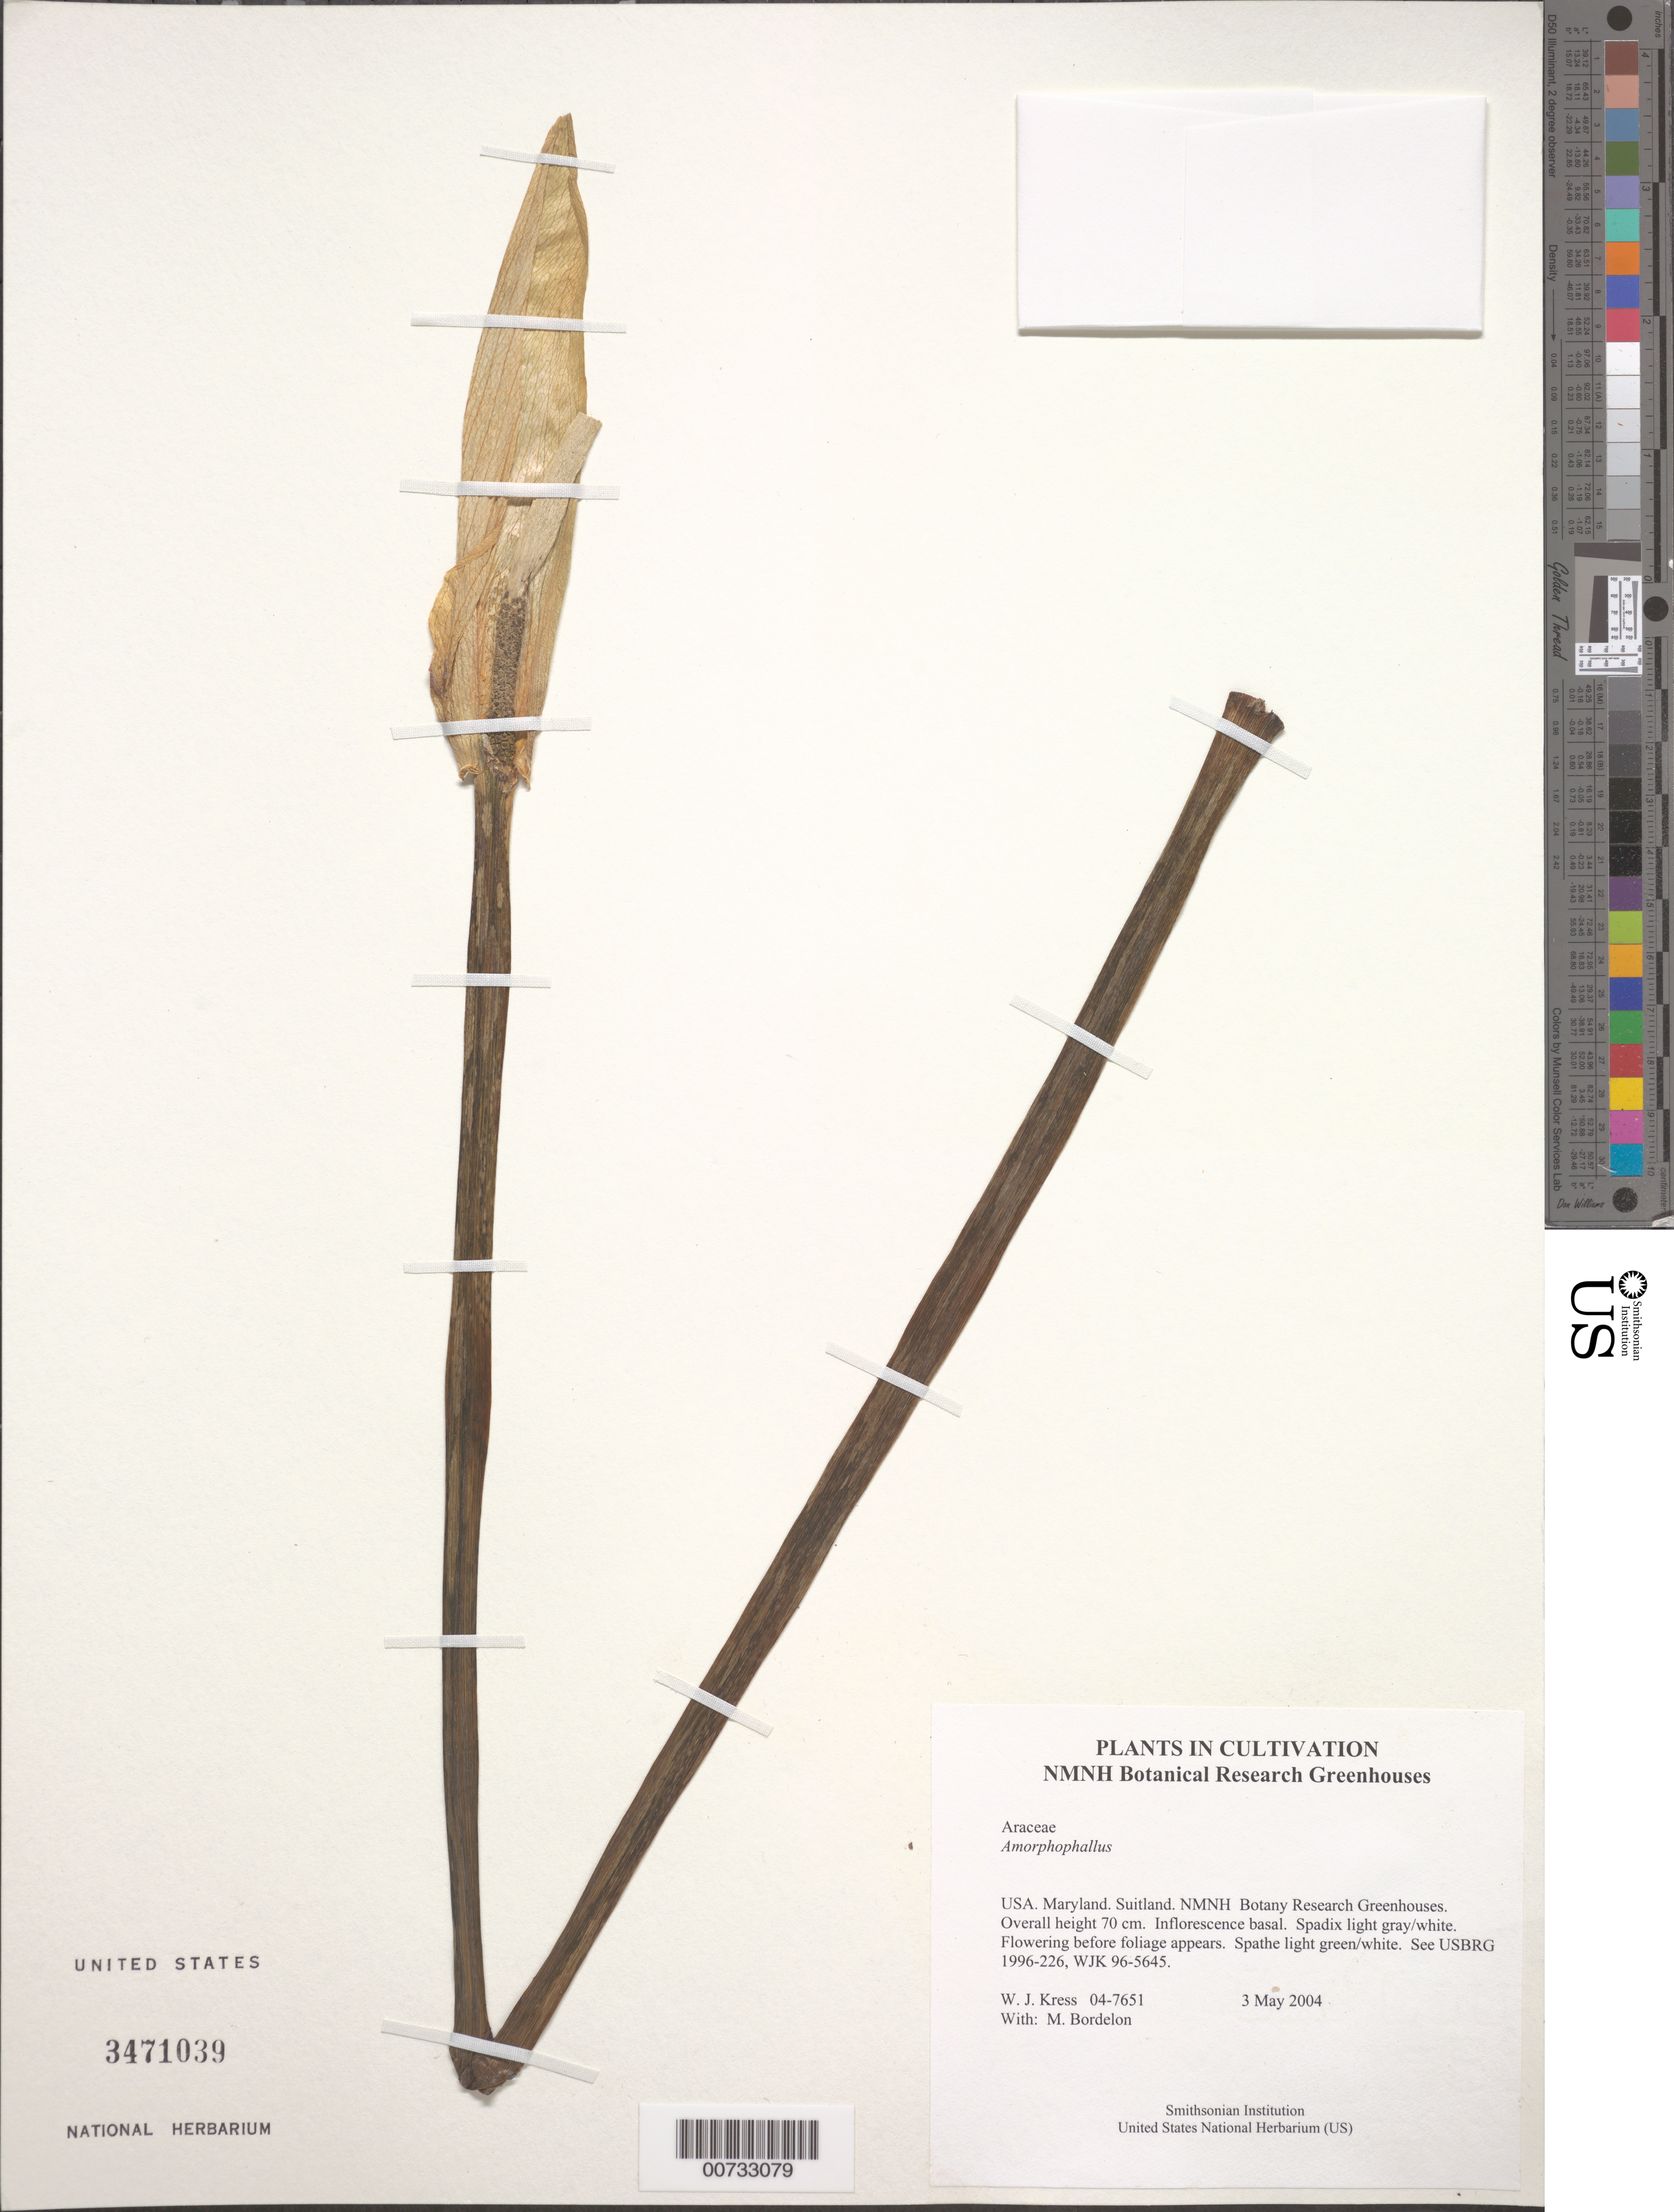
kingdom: Plantae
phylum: Tracheophyta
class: Liliopsida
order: Alismatales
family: Araceae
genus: Amorphophallus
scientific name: Amorphophallus sp.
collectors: W. J. Kress & M. Bordelon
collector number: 04-7651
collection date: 2004-05-03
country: United States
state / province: Maryland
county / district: Prince George's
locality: NMNH Botany Research Greenhouses. Suitland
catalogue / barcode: US 3471039